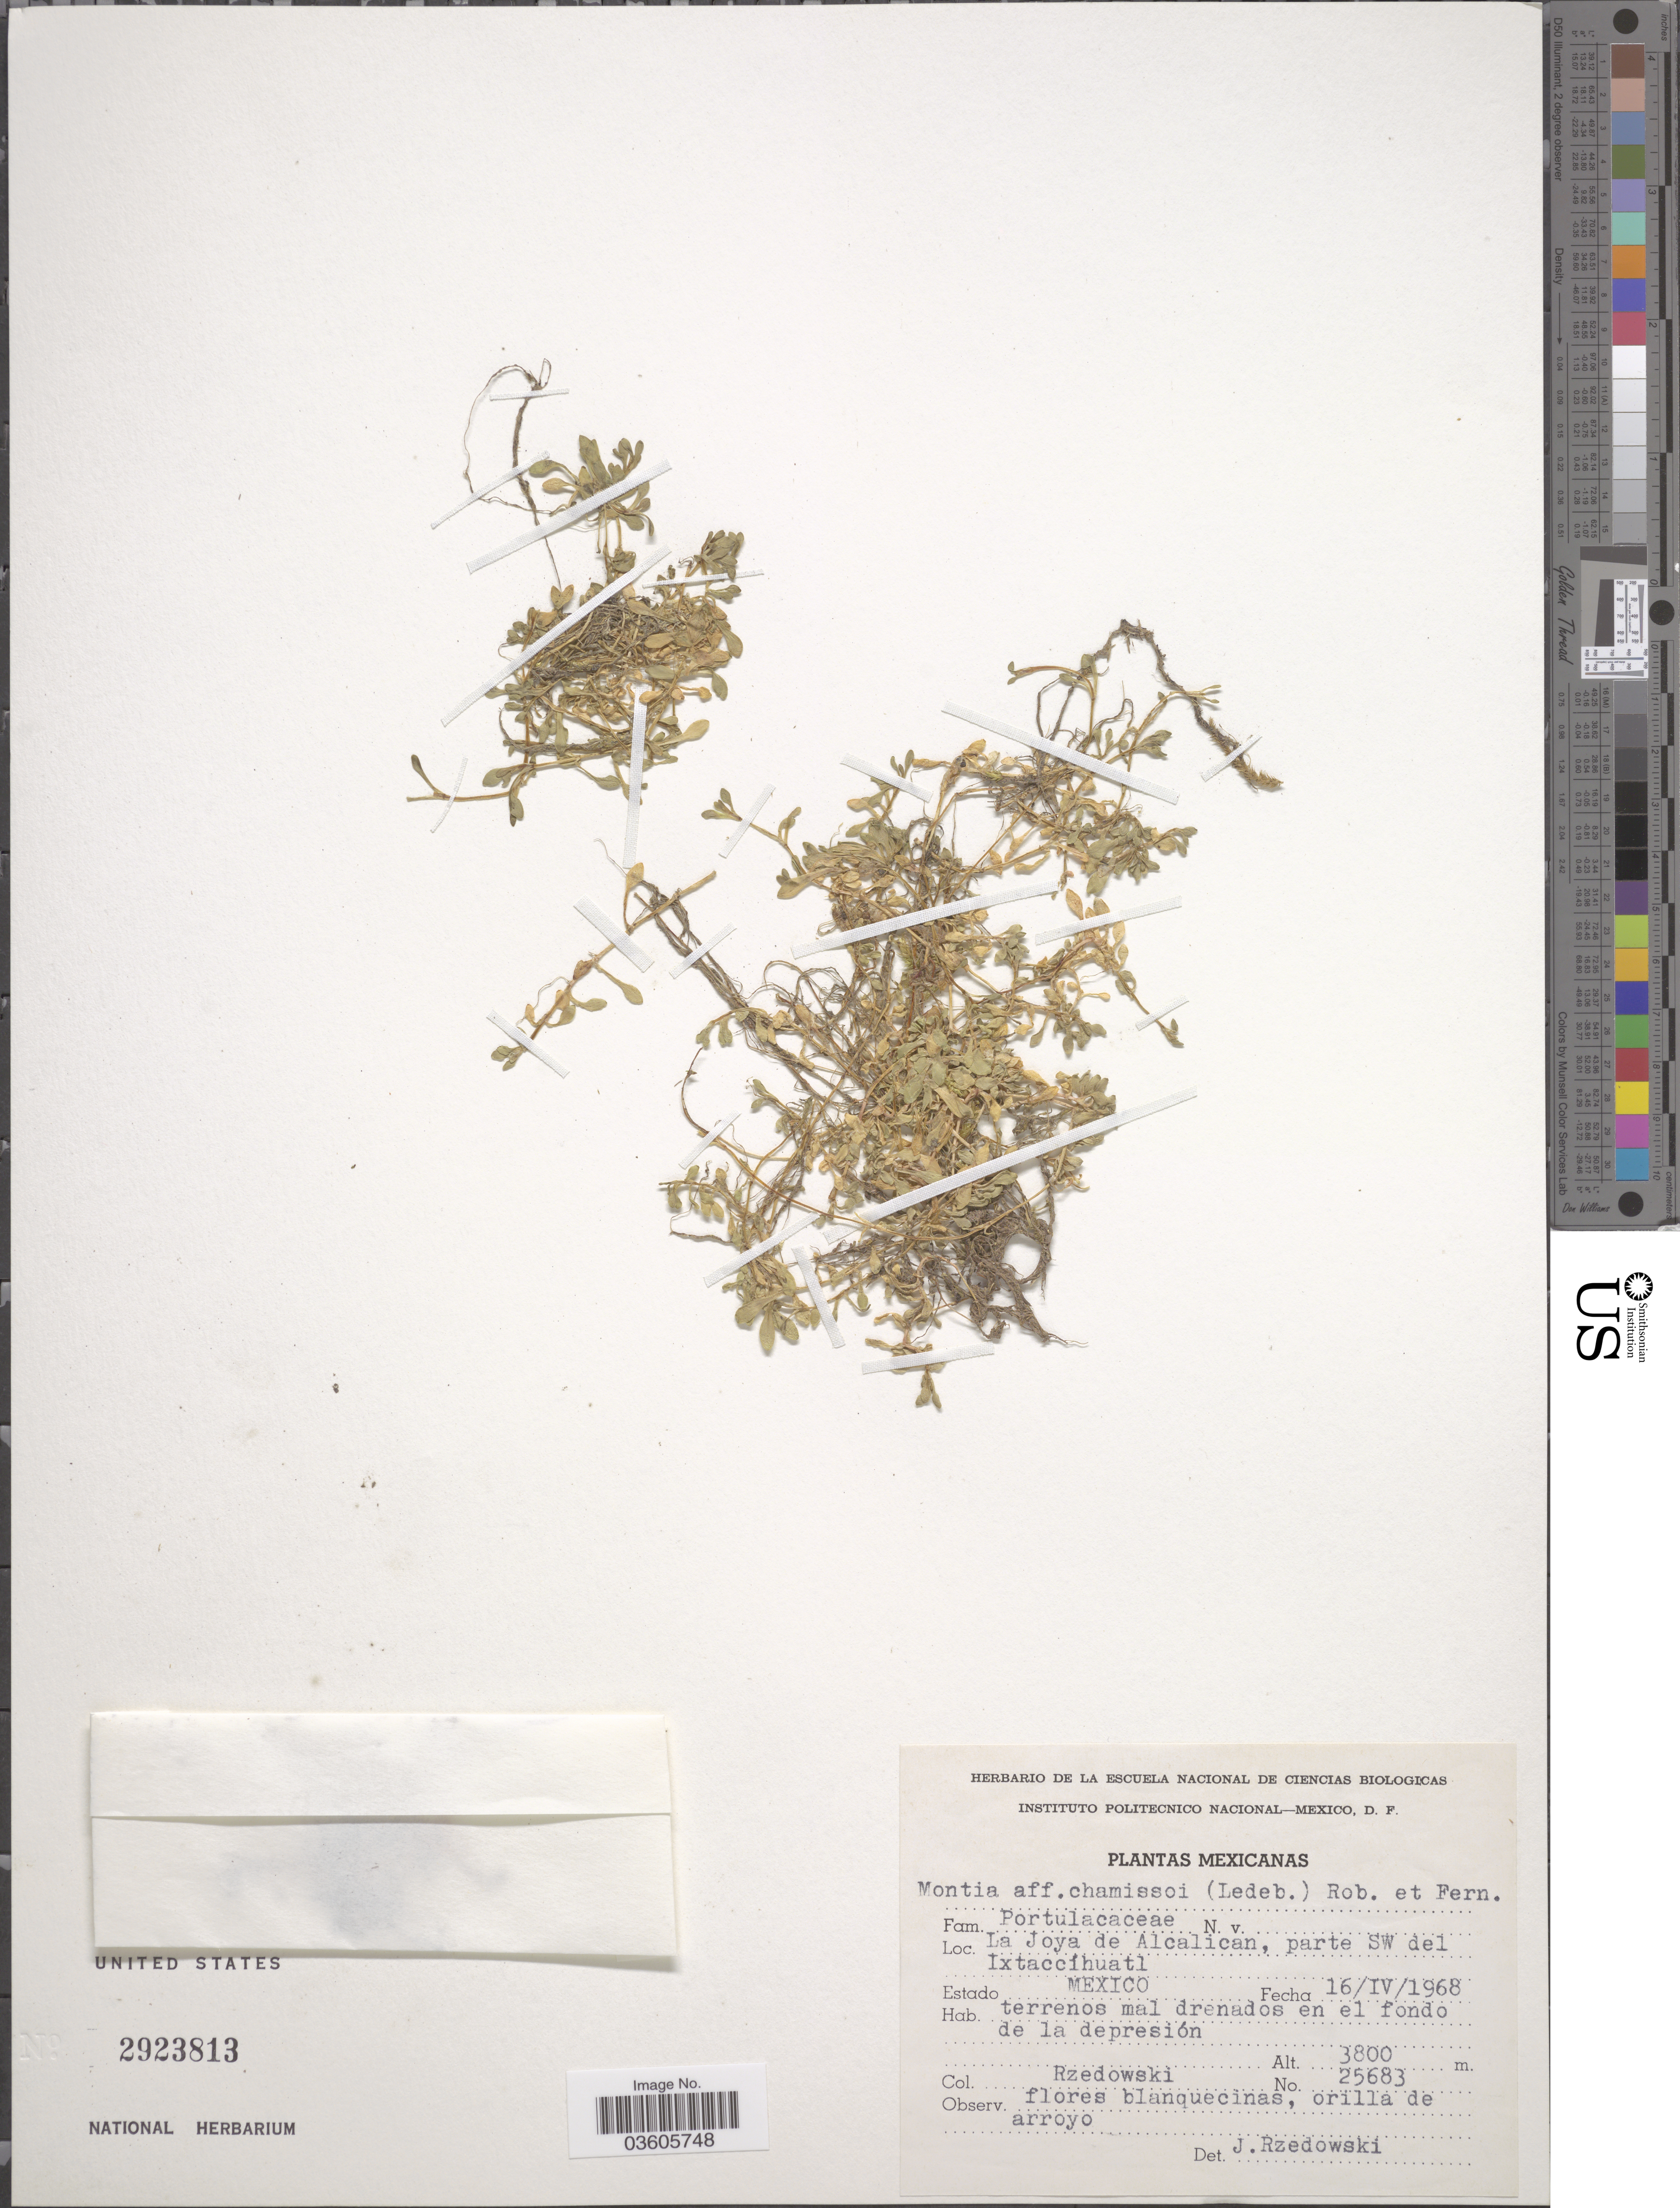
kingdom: Plantae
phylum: Tracheophyta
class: Magnoliopsida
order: Caryophyllales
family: Montiaceae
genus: Montia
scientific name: Montia chamissoi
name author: (Ledeb. ex Spreng.) Greene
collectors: Rzedwoski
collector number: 25683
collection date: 1968-04-16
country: Mexico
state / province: México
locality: La Joya de Alcalican, parte SW del Ixtaccíhuatl.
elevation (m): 3800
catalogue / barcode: US 2923813